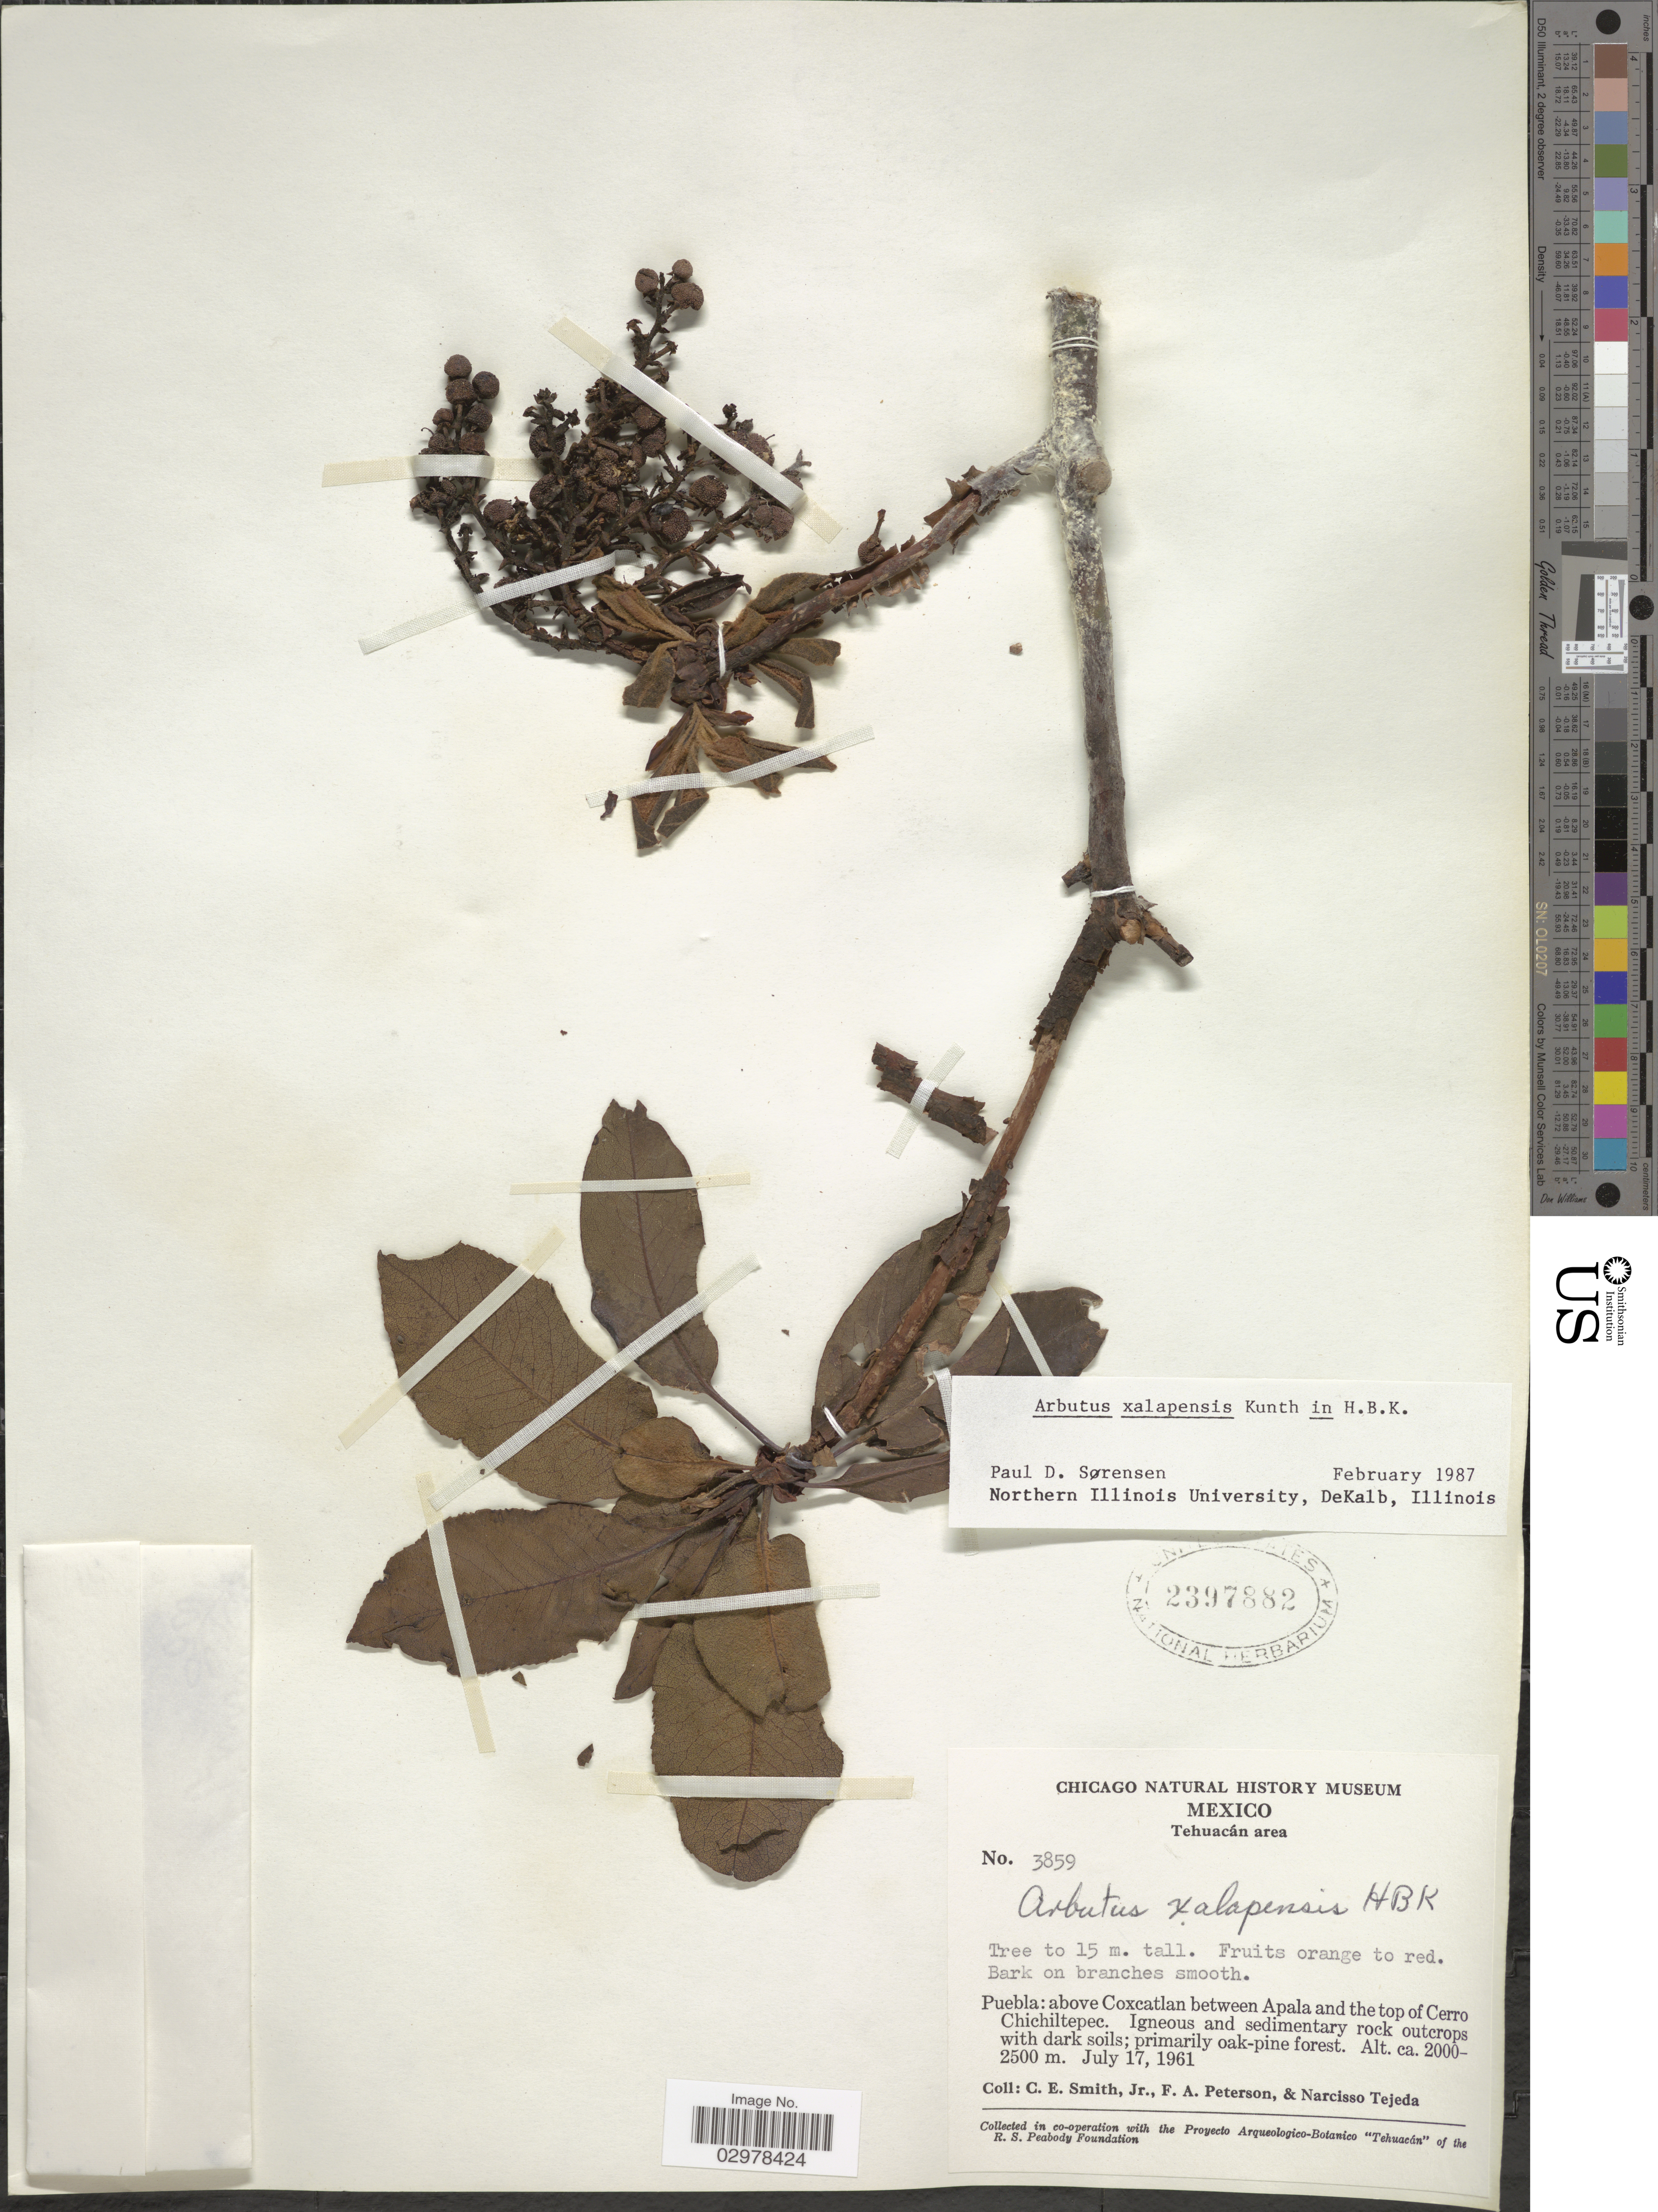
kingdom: Plantae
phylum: Tracheophyta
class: Magnoliopsida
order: Ericales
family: Ericaceae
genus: Arbutus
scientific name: Arbutus xalapensis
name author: Kunth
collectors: C. E. Smith Jr., F. A. Peterson & N. Tejeda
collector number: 3859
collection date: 1961-07-17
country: Mexico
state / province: Puebla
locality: Tehuacán area, above Coxcatlan between Apala and the top of Cerro Chichiltepec.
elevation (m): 2000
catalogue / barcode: US 2397882